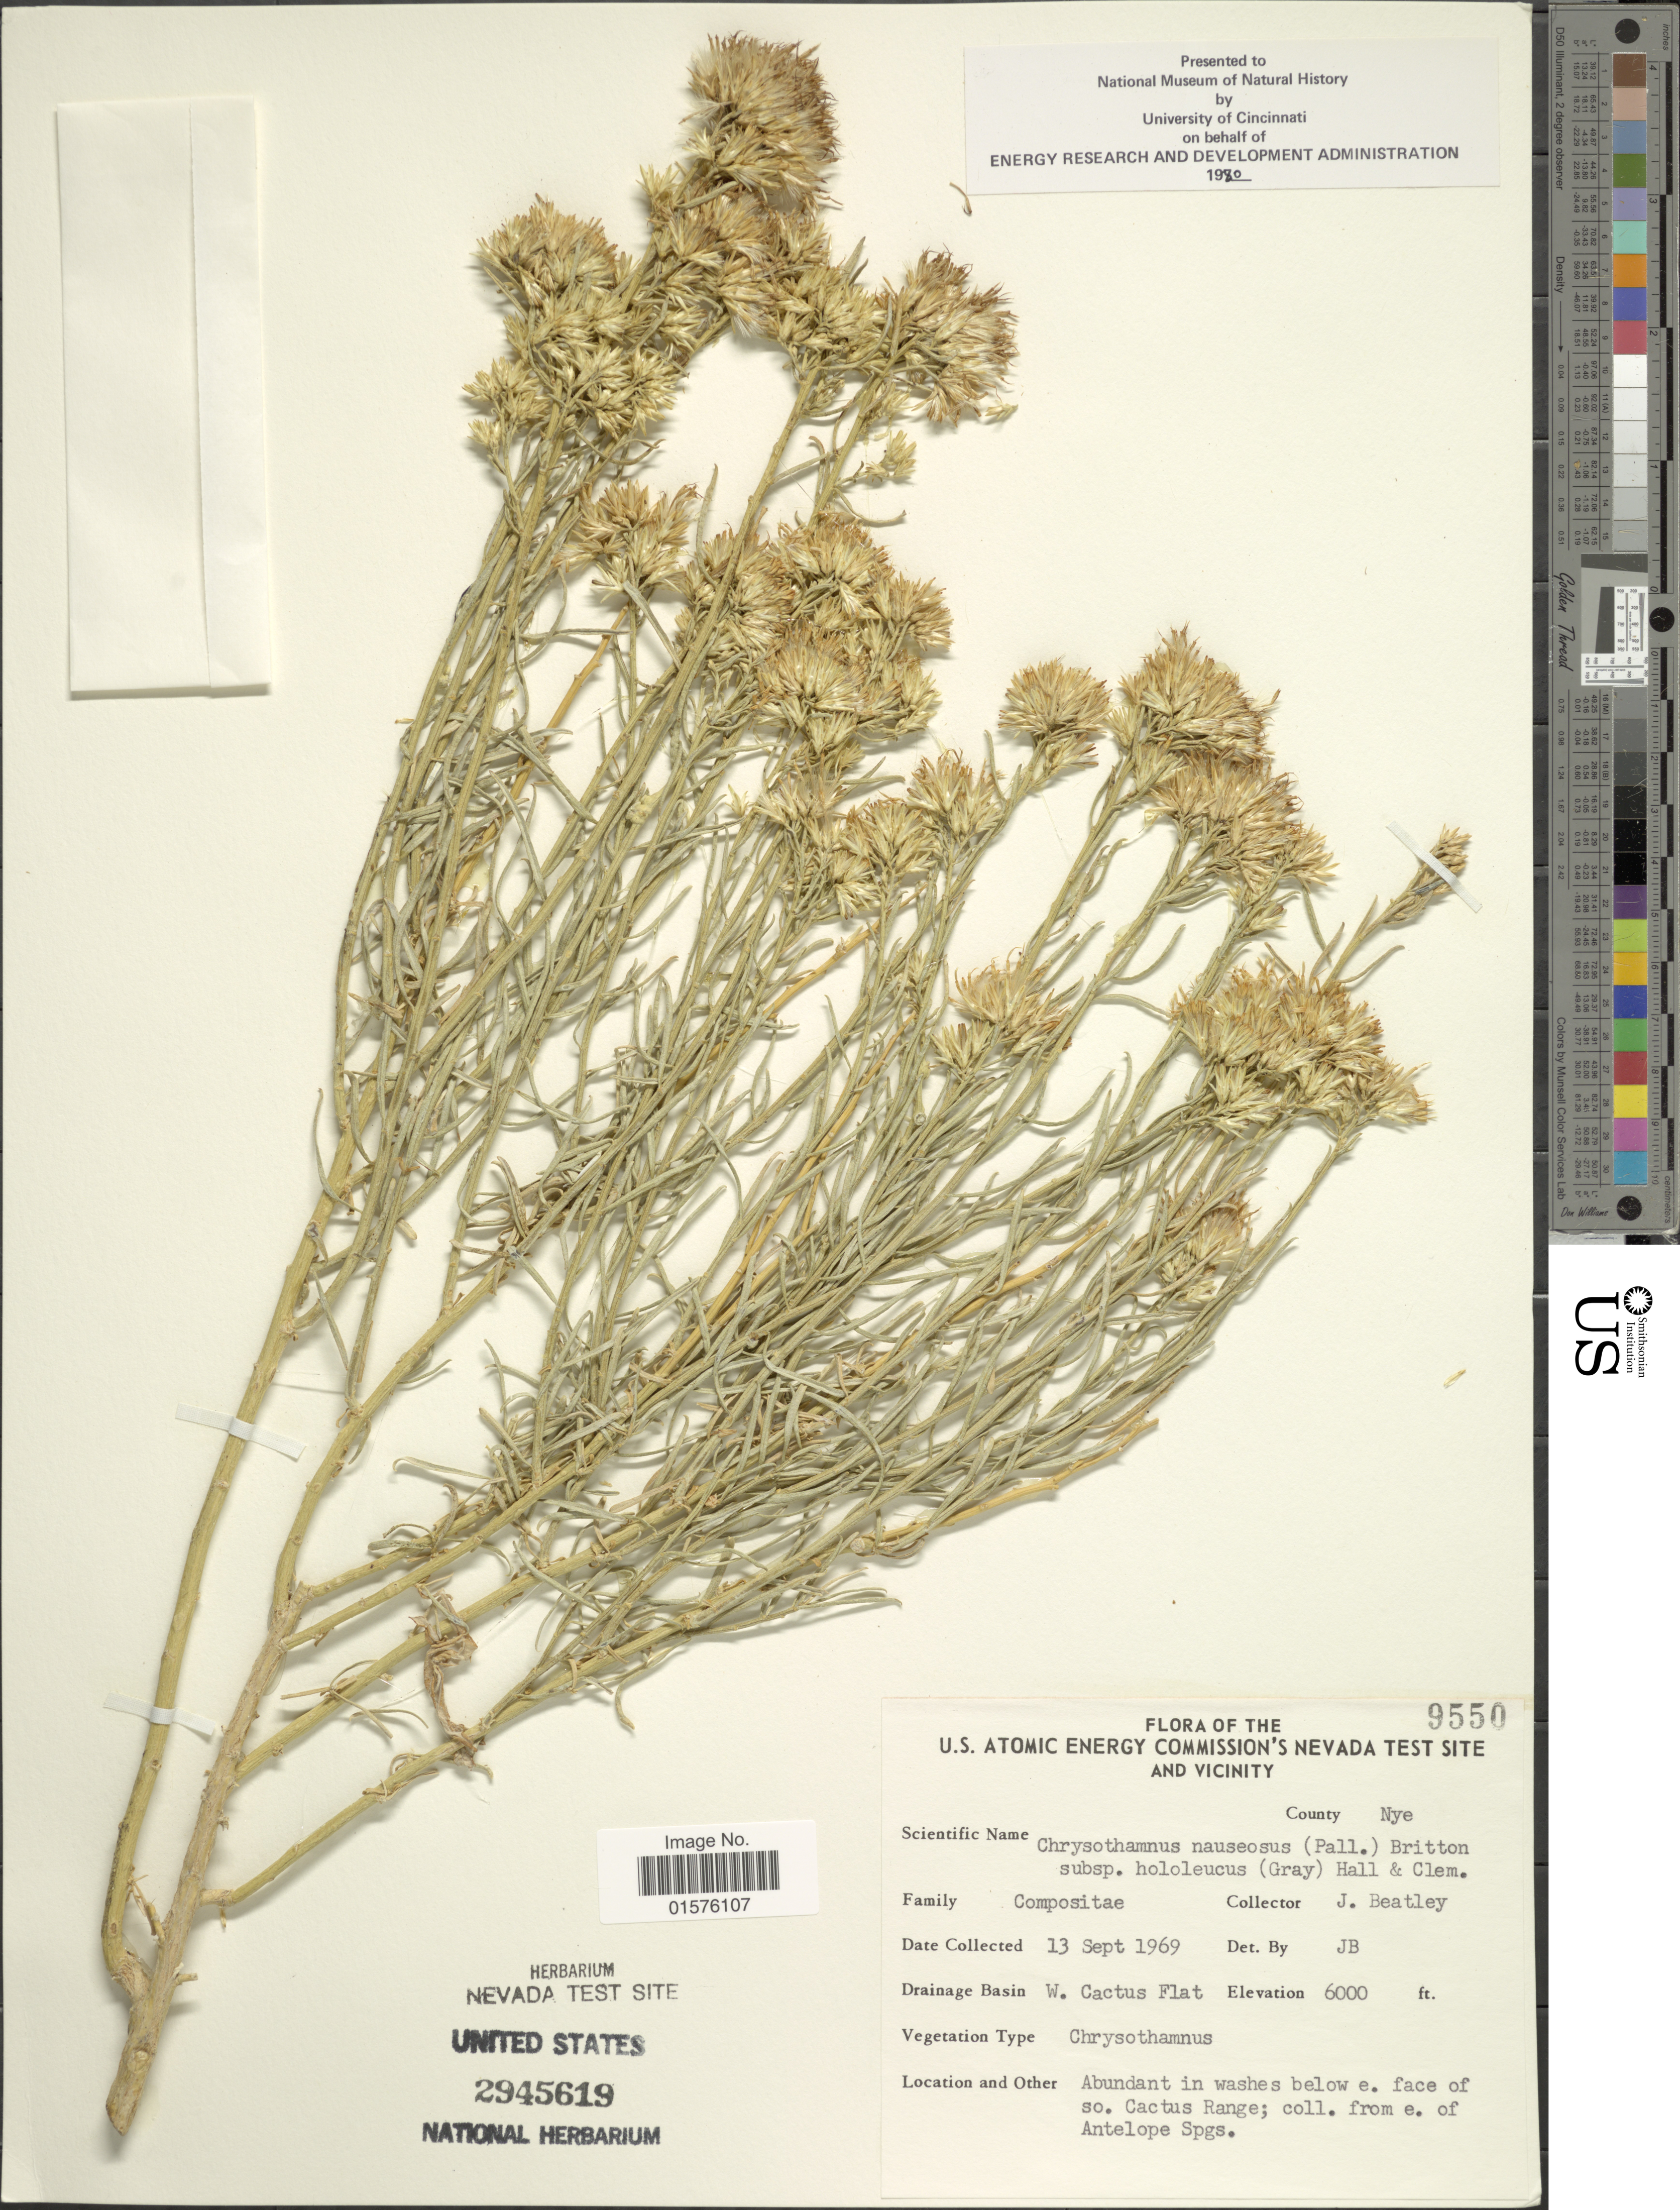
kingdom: Plantae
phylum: Tracheophyta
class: Magnoliopsida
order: Asterales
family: Asteraceae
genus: Ericameria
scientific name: Ericameria nauseosa var. hololeuca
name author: (A. Gray) G.L. Nesom & G.I. Baird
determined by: Urbatsch, Lowell E., Curator (LSU), Louisiana State University (UNITED STATES)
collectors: J. C. Beatley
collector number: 9550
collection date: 1969-09-13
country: United States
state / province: Nevada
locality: The U.S. Atomic Energy Commision's Nevada test site and vicinity, County: Nye, below e. face of so. Cactus Range. Drainage basin: W. Cactus Flat.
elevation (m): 1829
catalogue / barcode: US 2945619